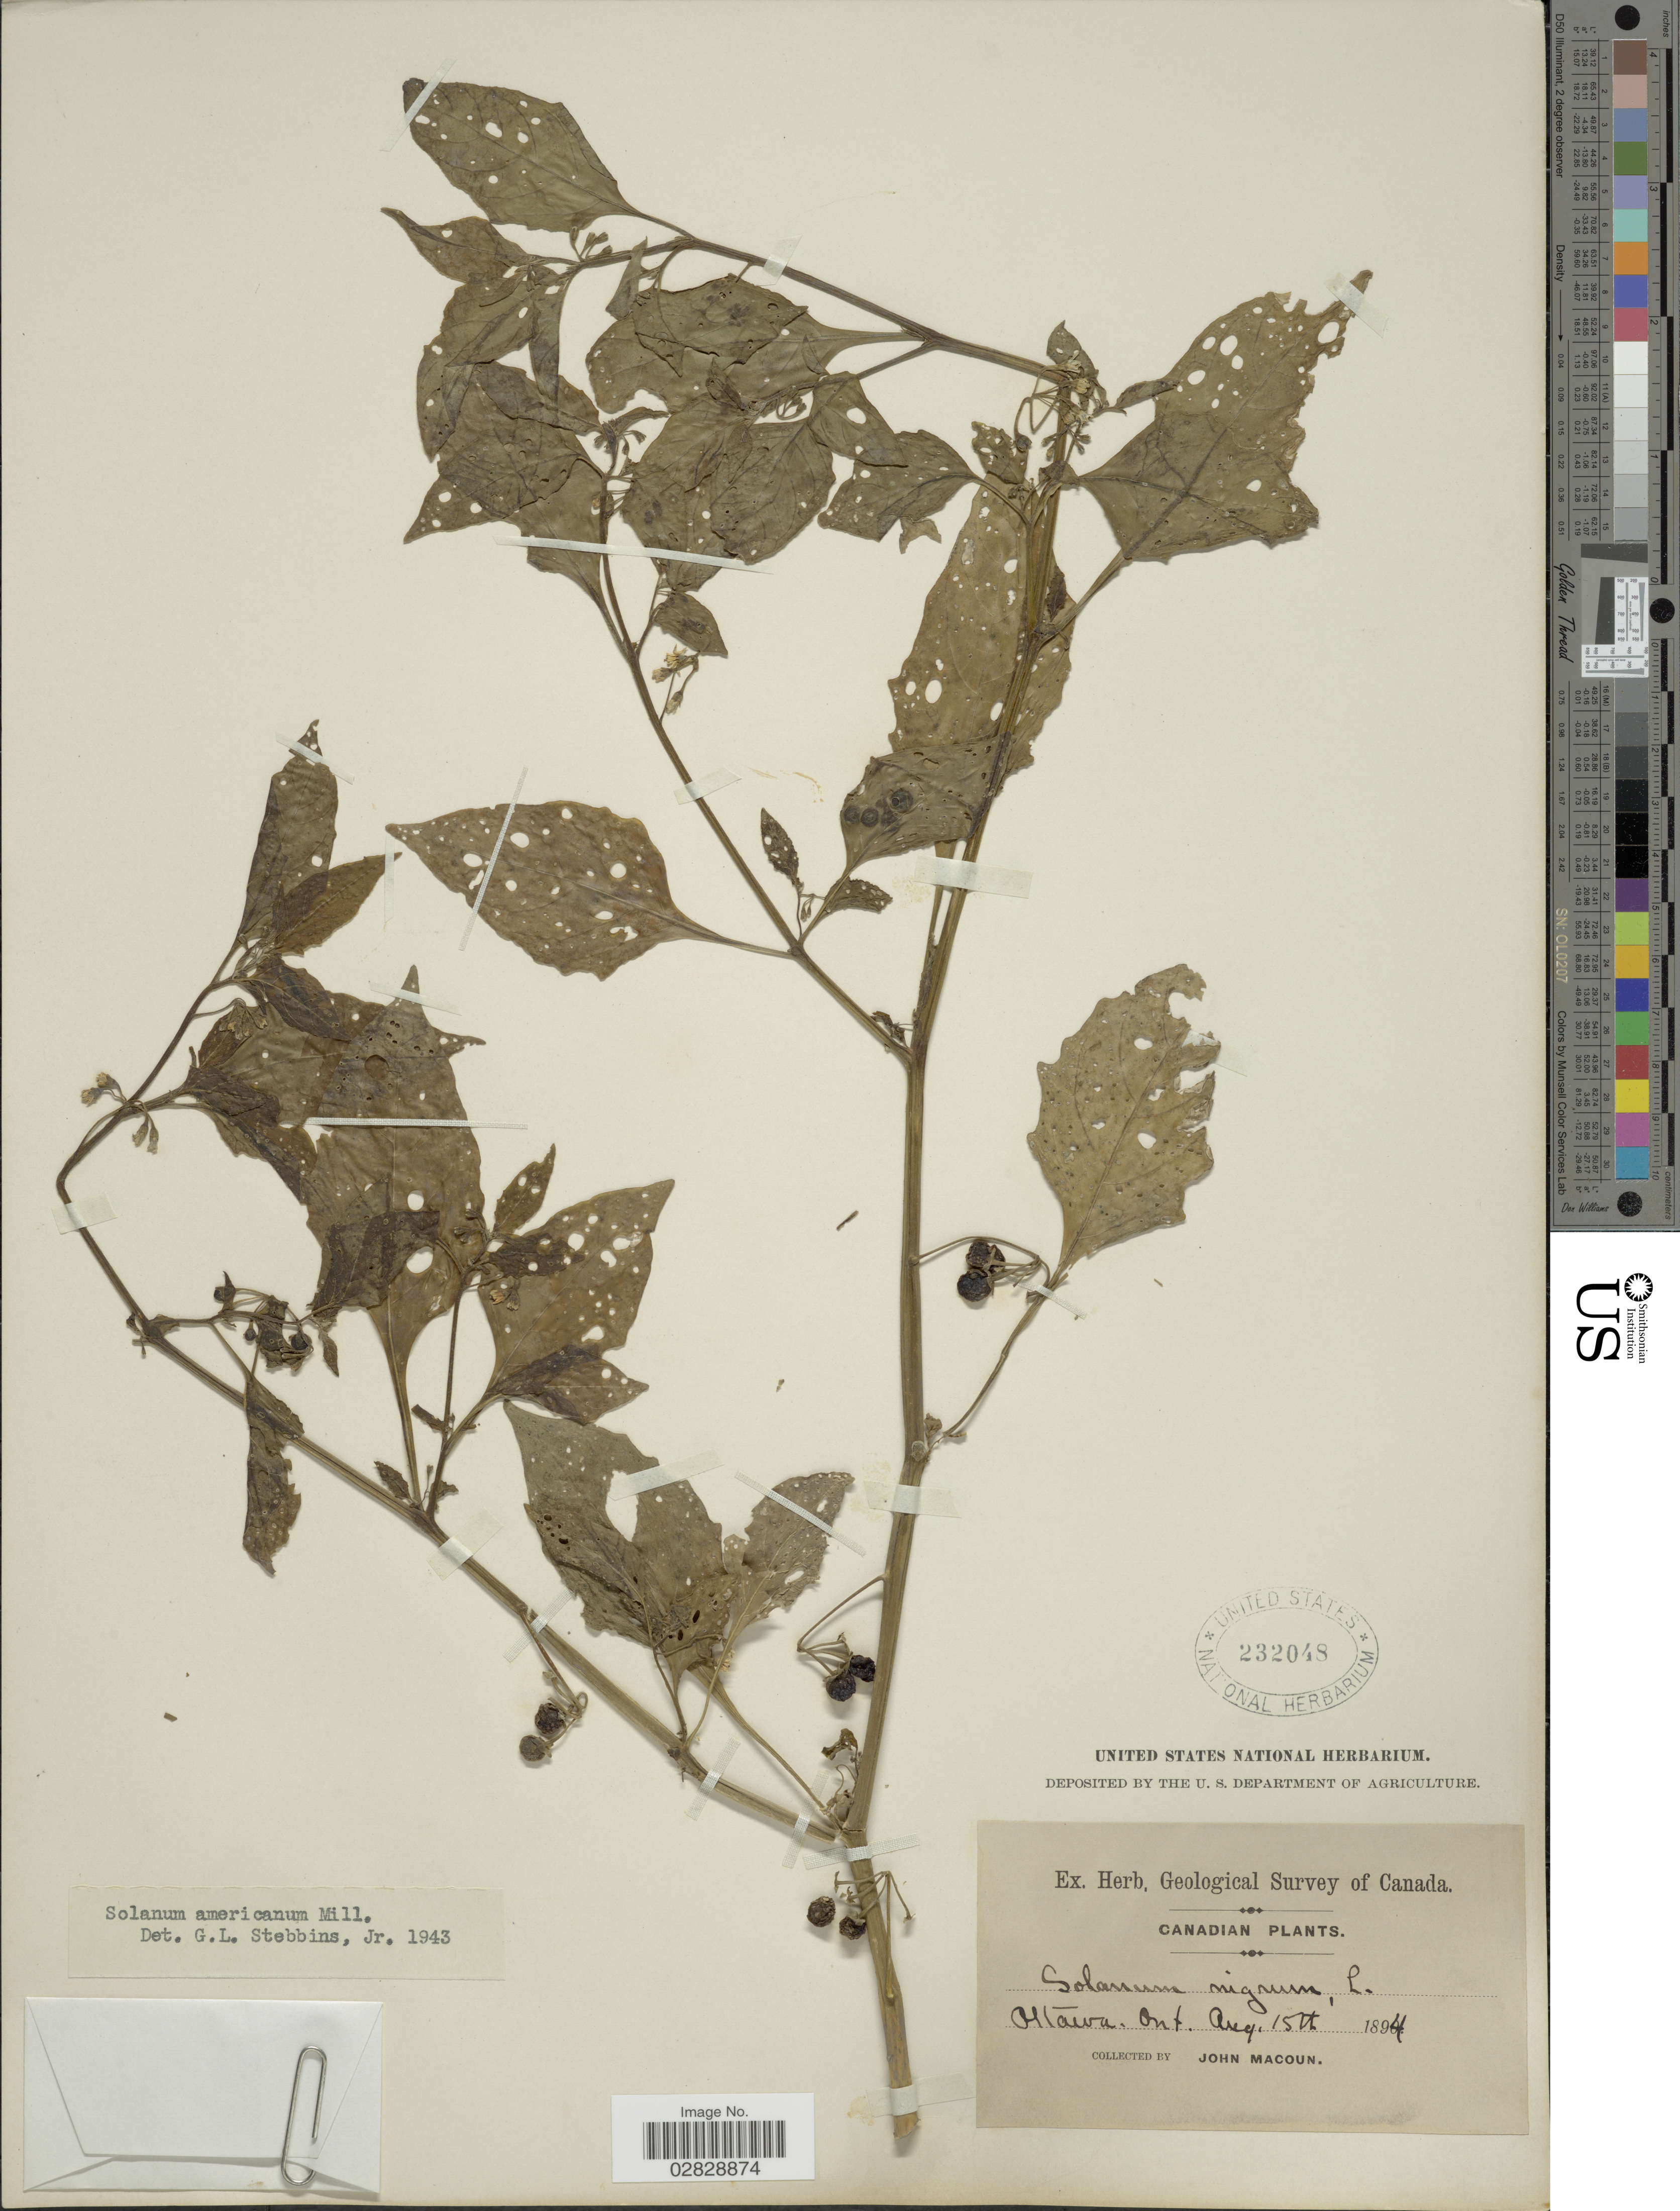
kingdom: Plantae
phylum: Tracheophyta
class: Magnoliopsida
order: Solanales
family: Solanaceae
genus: Solanum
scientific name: Solanum emulans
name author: Raf.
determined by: Knapp, S. D.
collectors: J. Macoun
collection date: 1894-08-15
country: Canada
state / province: Ontario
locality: Ottawa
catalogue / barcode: US 232048